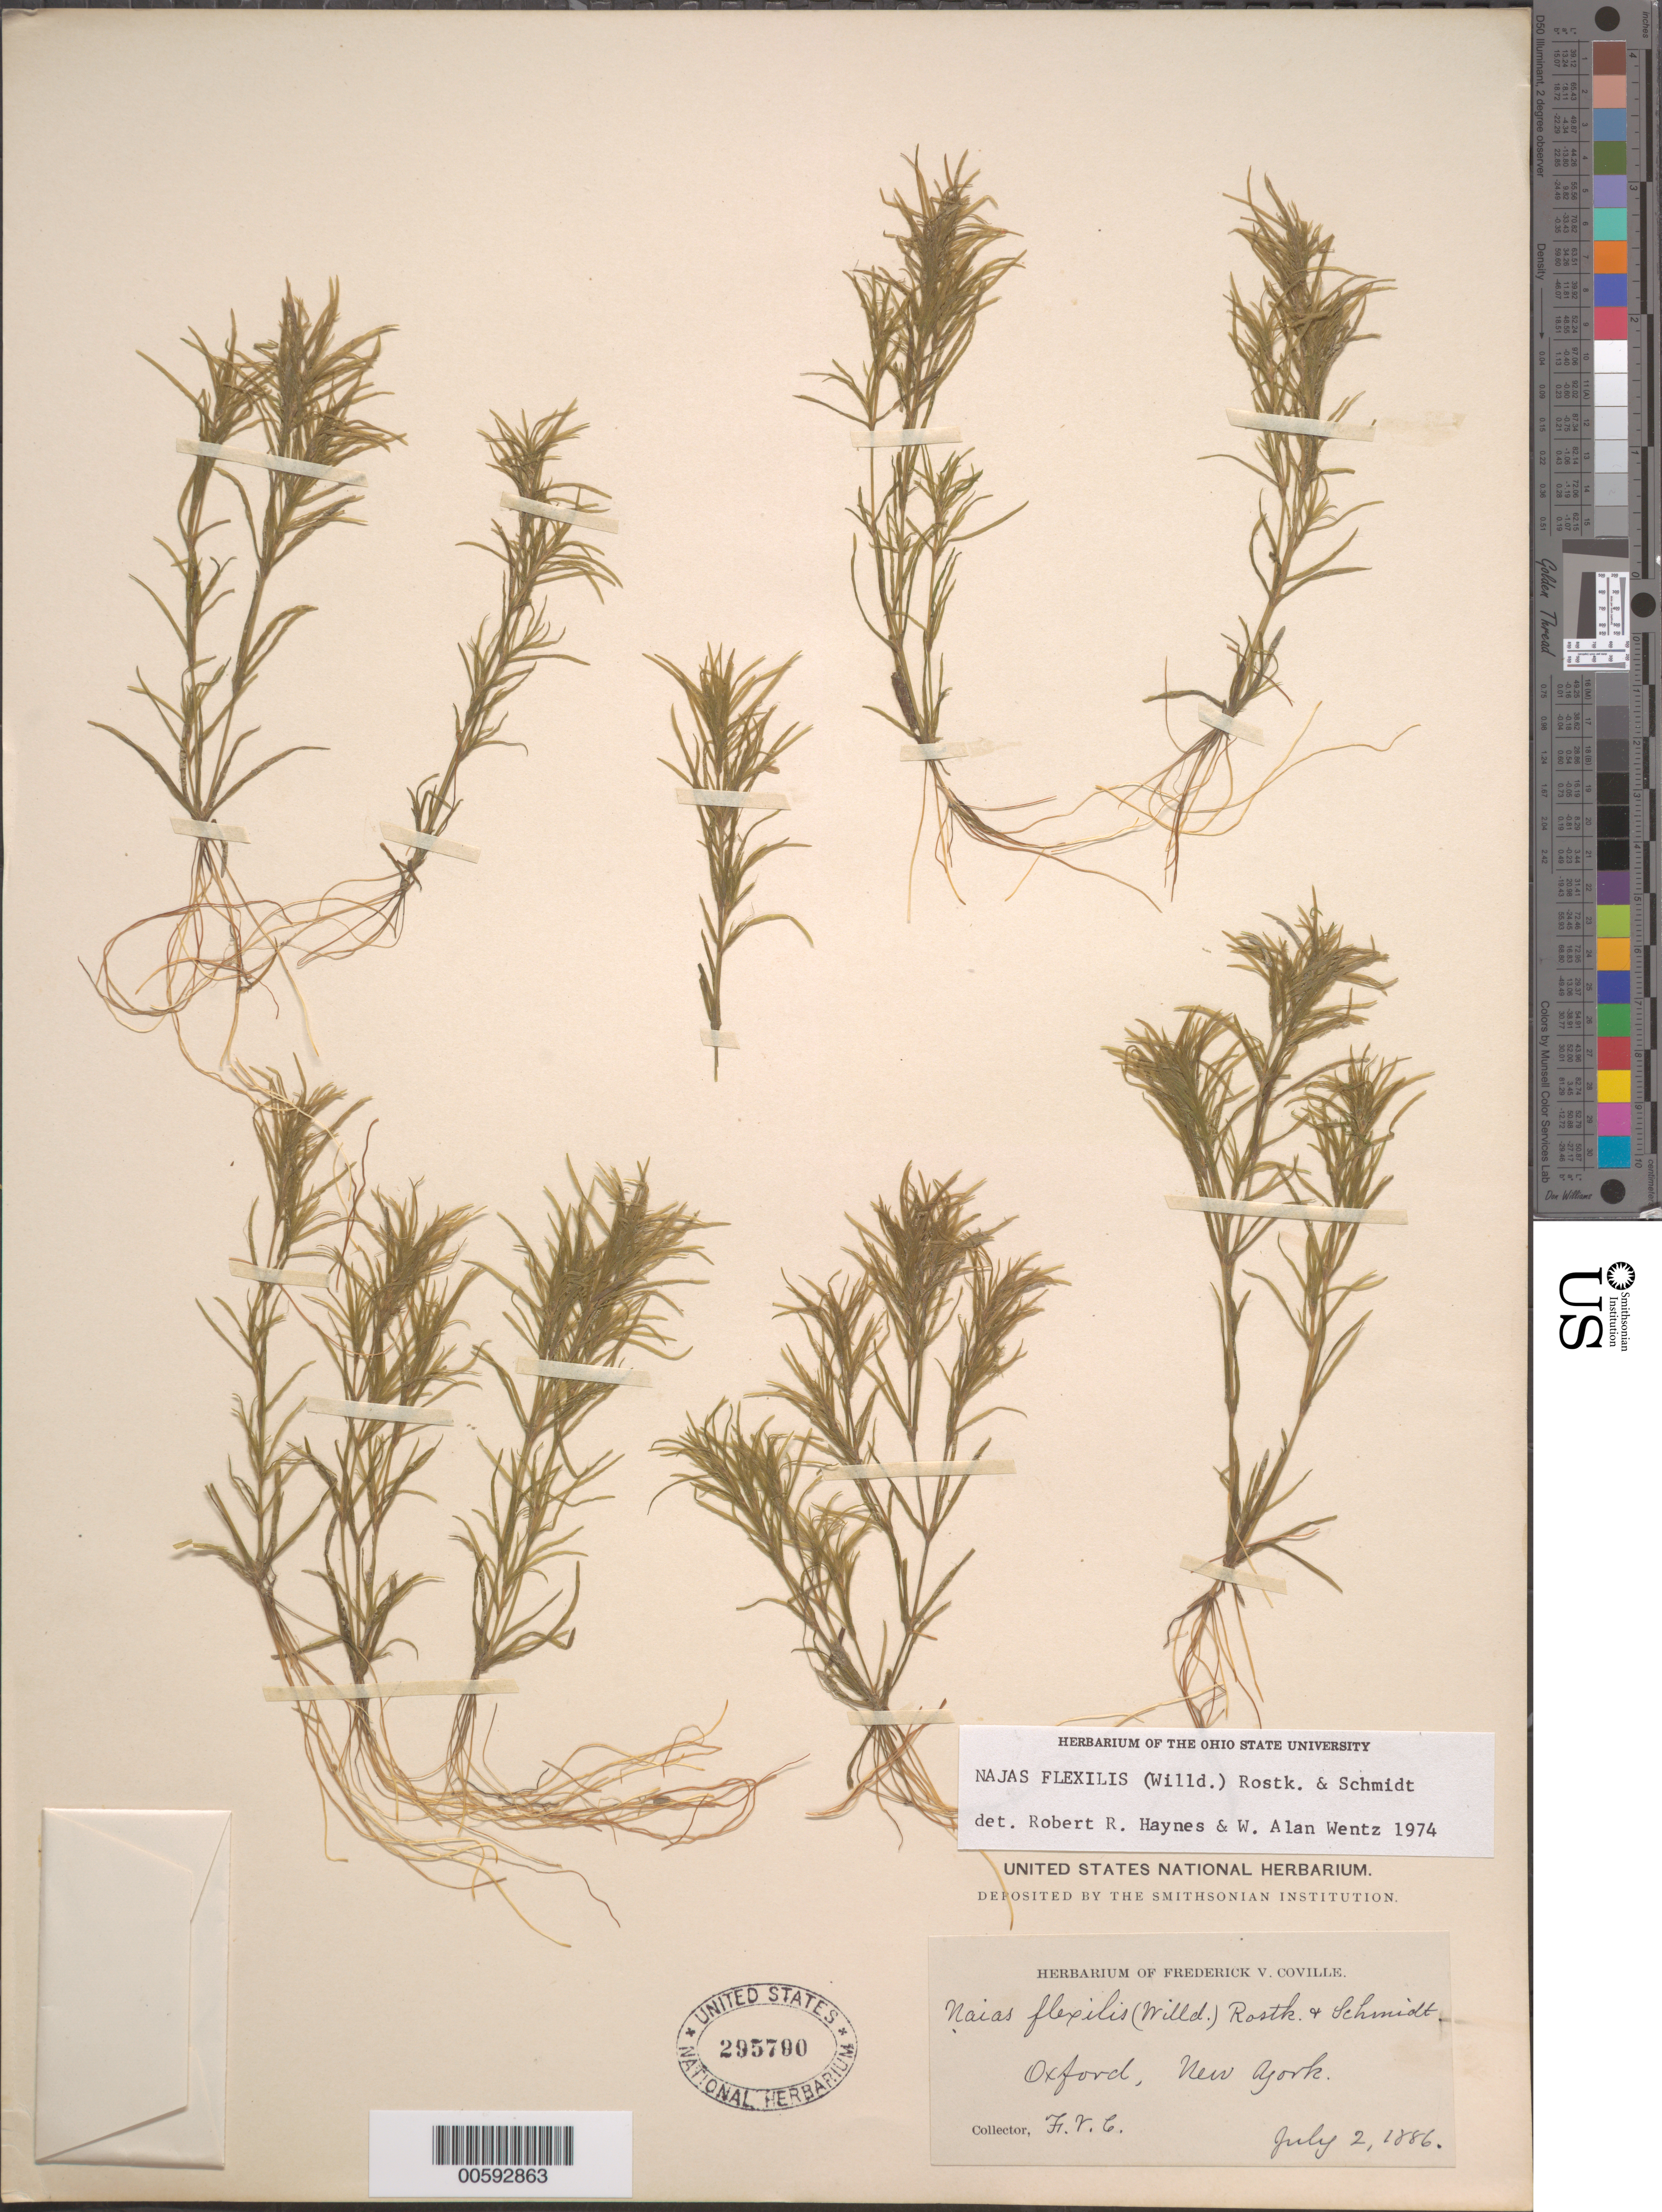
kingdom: Plantae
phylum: Tracheophyta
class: Liliopsida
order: Alismatales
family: Hydrocharitaceae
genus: Najas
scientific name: Najas flexilis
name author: (Willd.) Rostk. & Schmidt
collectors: F. V. Coville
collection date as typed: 19 Jul 1886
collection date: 1886-07-19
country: United States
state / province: New York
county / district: Chenango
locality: Oxford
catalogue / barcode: US 295790